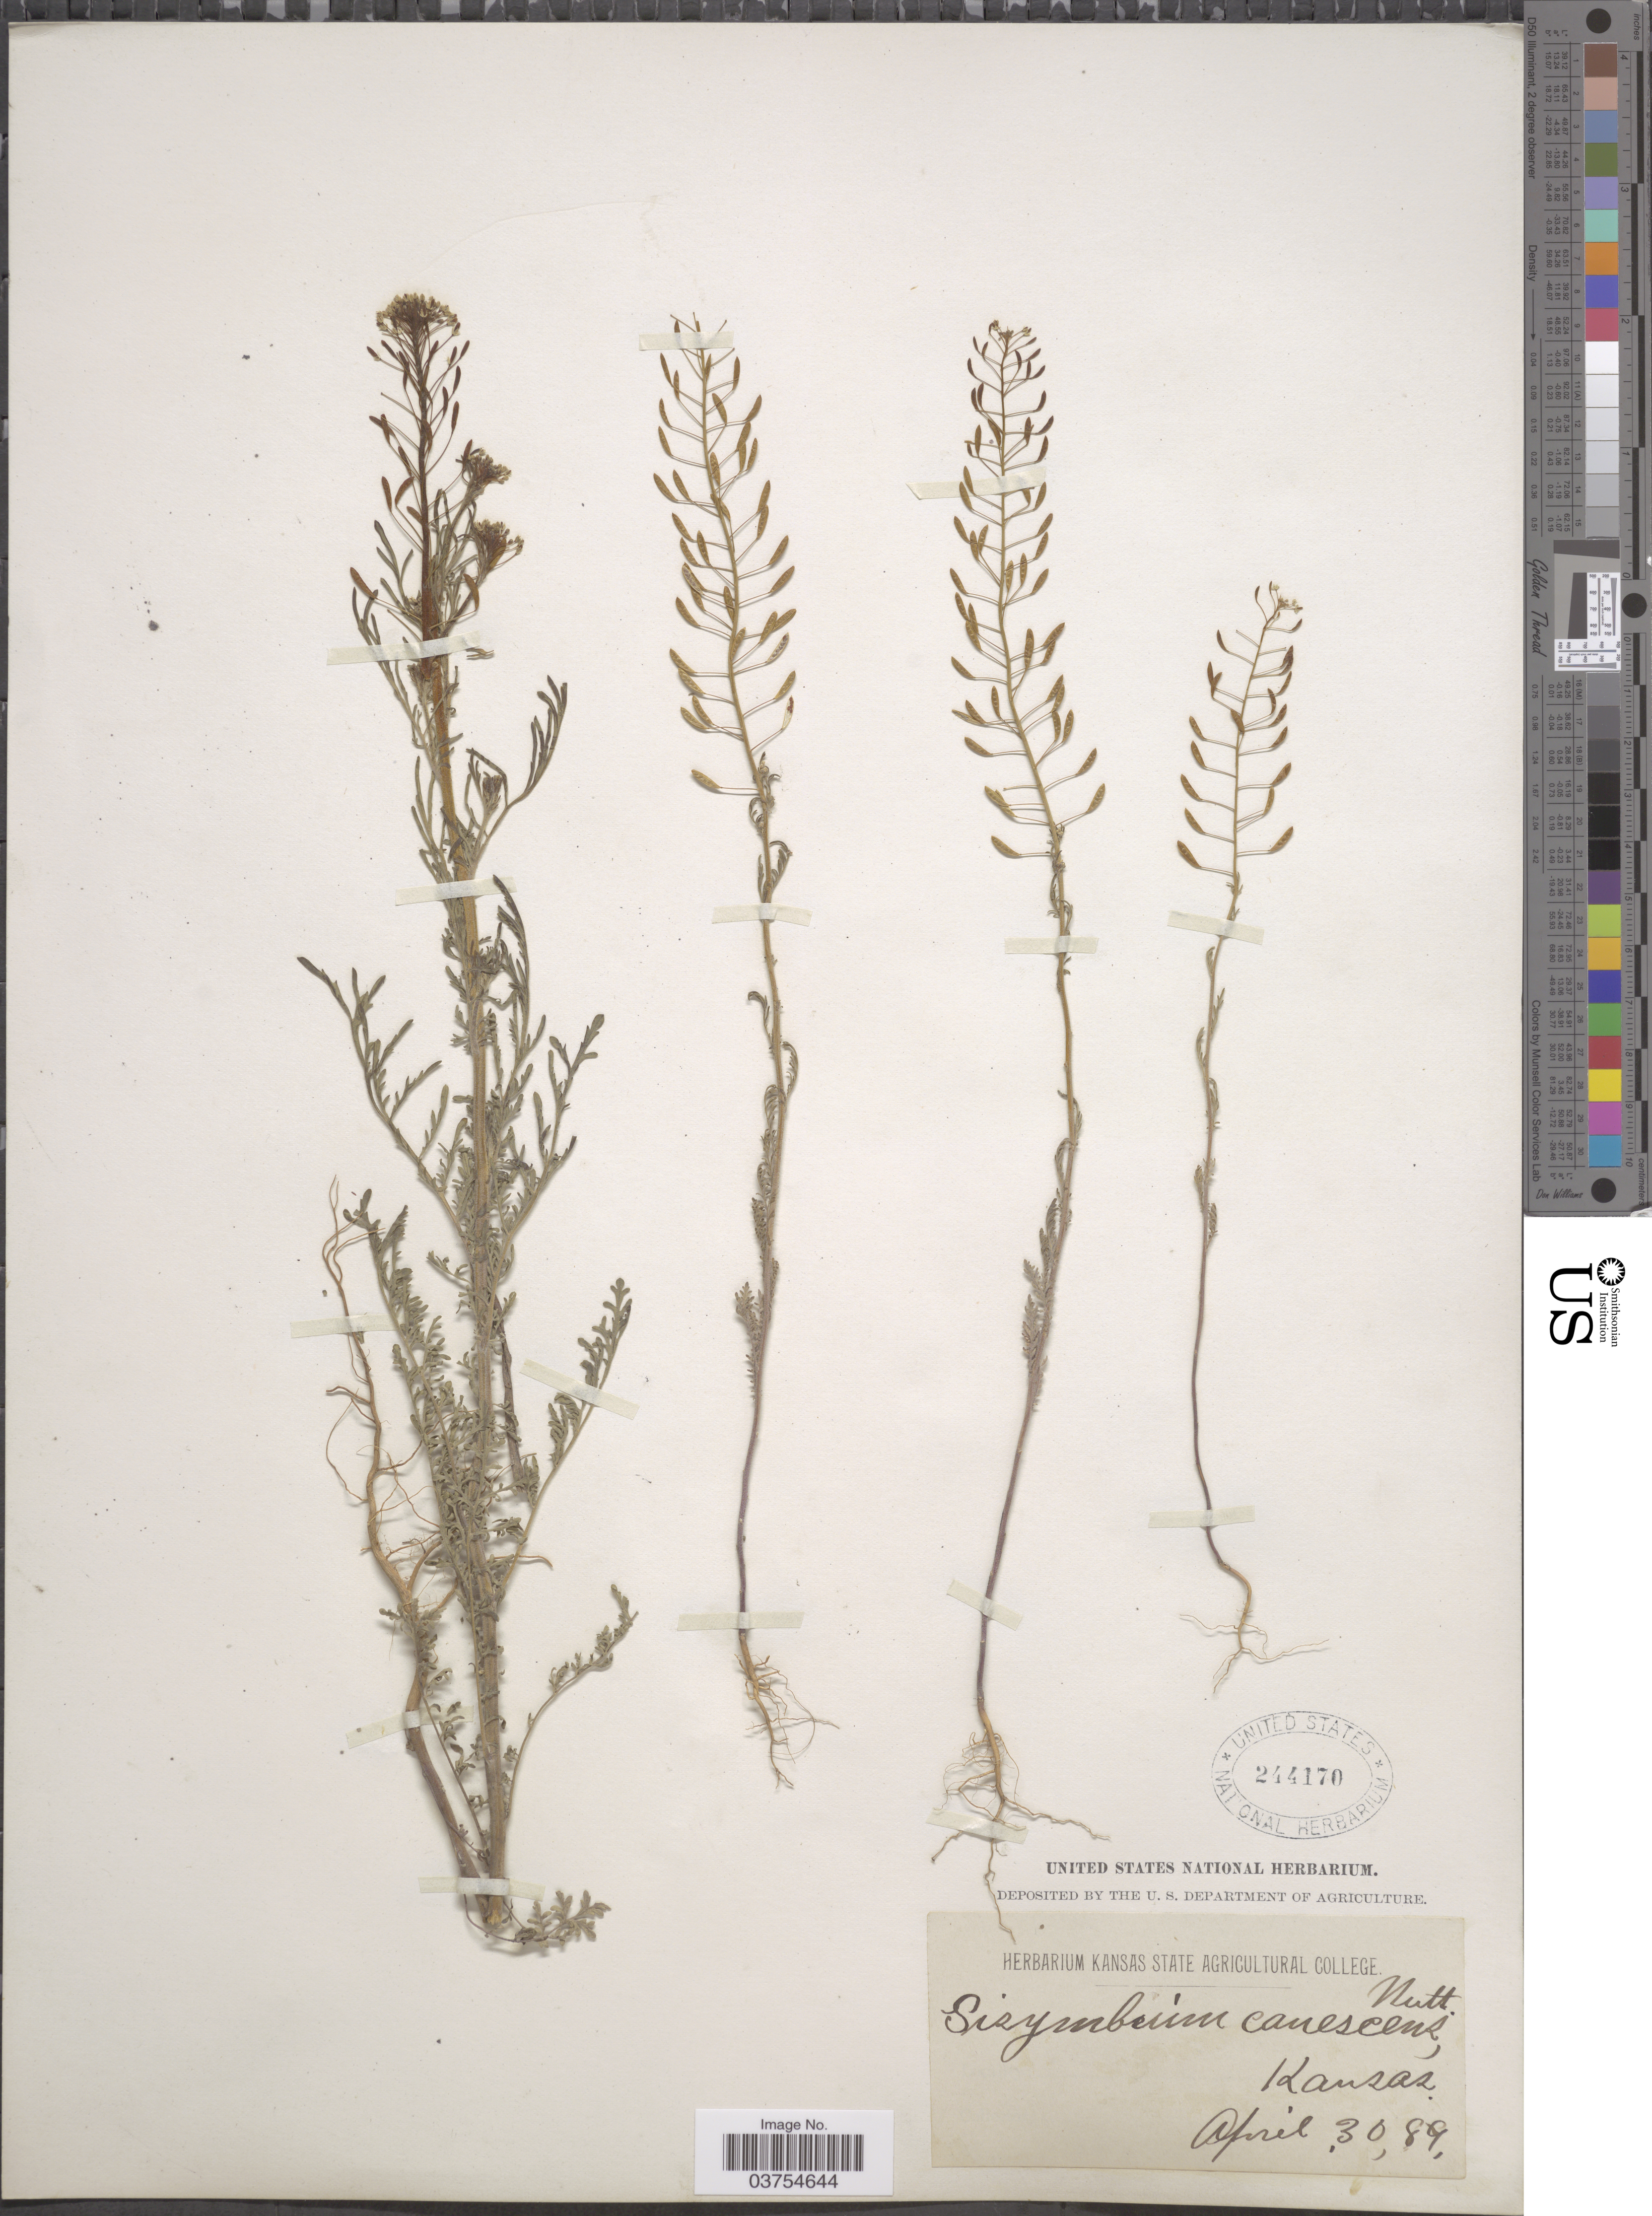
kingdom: Plantae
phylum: Tracheophyta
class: Magnoliopsida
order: Brassicales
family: Brassicaceae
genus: Descurainia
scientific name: Descurainia pinnata var. brachycarpa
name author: (Richardson) Fernald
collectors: ex herb. Kansas State Agricultural College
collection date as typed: Transcribed d/m/y: 30/4/89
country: United States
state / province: Kansas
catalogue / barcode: US 244170